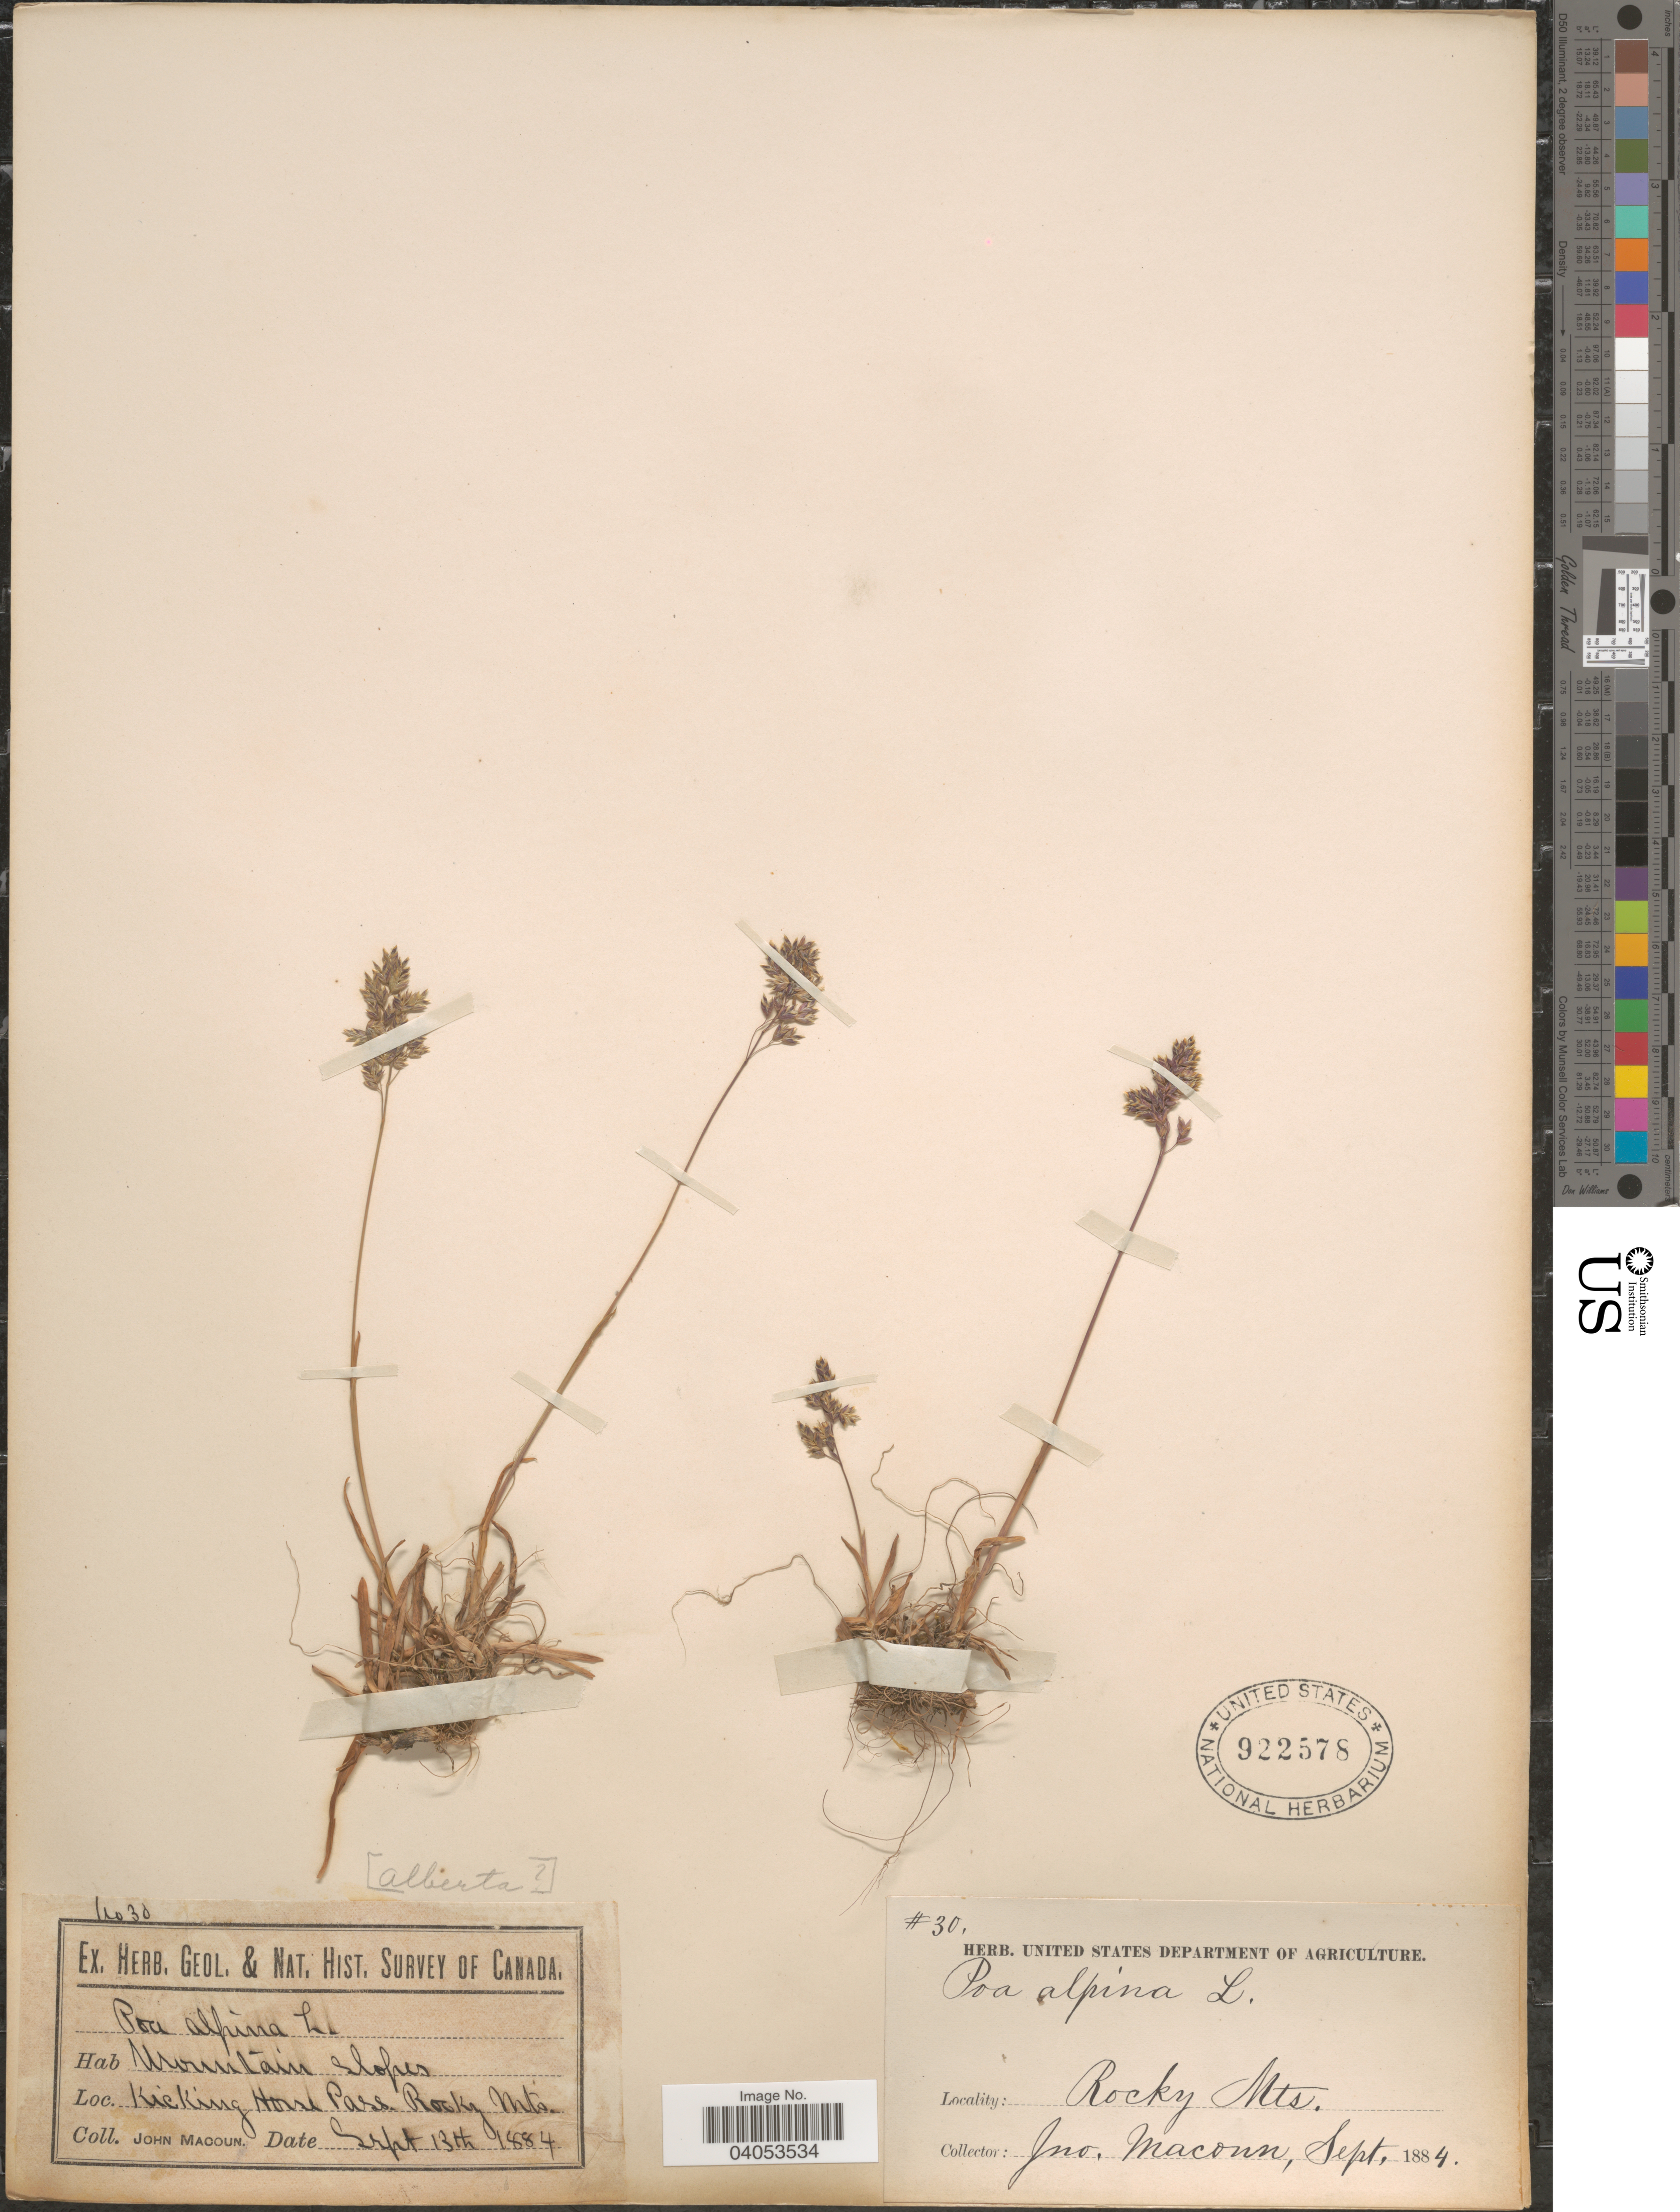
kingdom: Plantae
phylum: Tracheophyta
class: Liliopsida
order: Poales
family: Poaceae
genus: Poa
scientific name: Poa alpina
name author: L.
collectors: J. Macoun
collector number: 30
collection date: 1884-09-13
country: Canada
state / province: Alberta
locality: Alberta [unsure placement]. Mountain slopes. Kicking Horse Pass. Rocky Mts.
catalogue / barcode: US 922578